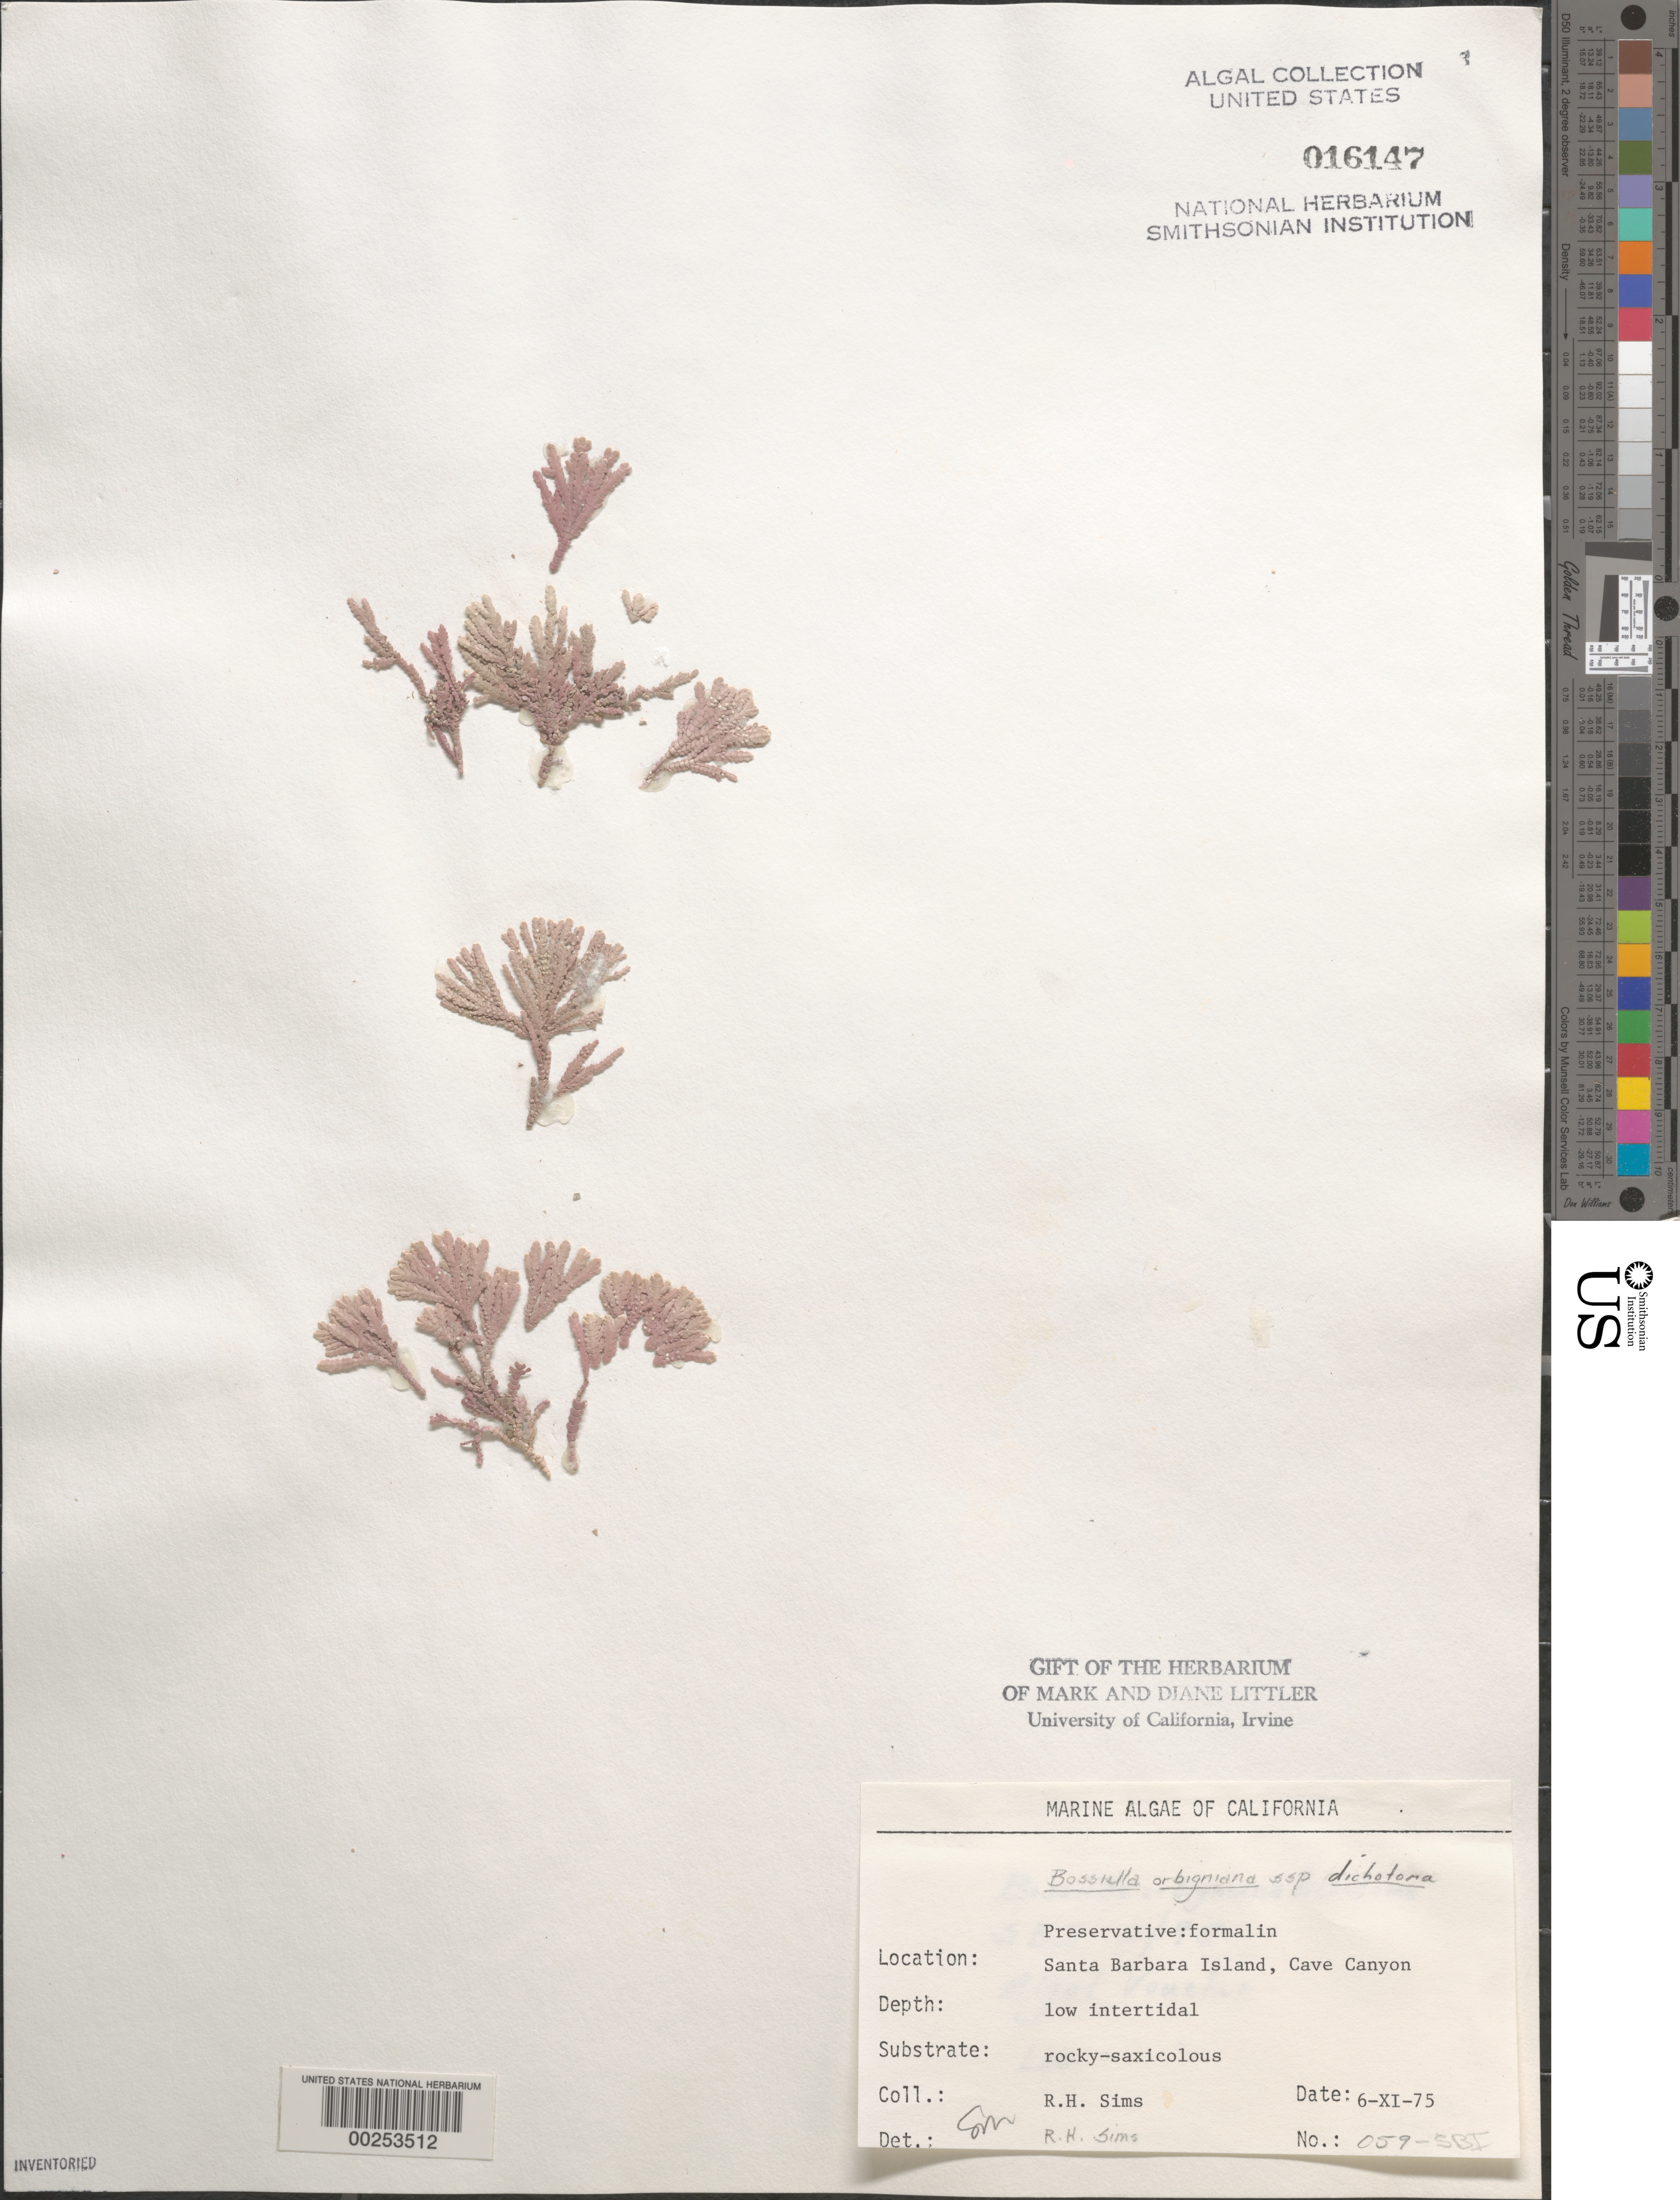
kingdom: Plantae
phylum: Rhodophyta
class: Florideophyceae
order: Corallinales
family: Corallinaceae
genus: Bossiella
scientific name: Bossiella orbigniana subsp. dichotoma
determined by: Murray, S. N.; Sims, Robert H.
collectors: R. H. Sims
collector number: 059-sbi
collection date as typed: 06 Nov 1975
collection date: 1975-11-06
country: United States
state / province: California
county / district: Santa Barbara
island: Santa Barbara Island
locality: Cave Canyon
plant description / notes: BLM-SOCALBIGHT Rocky Intertidal Survey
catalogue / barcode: US 16147